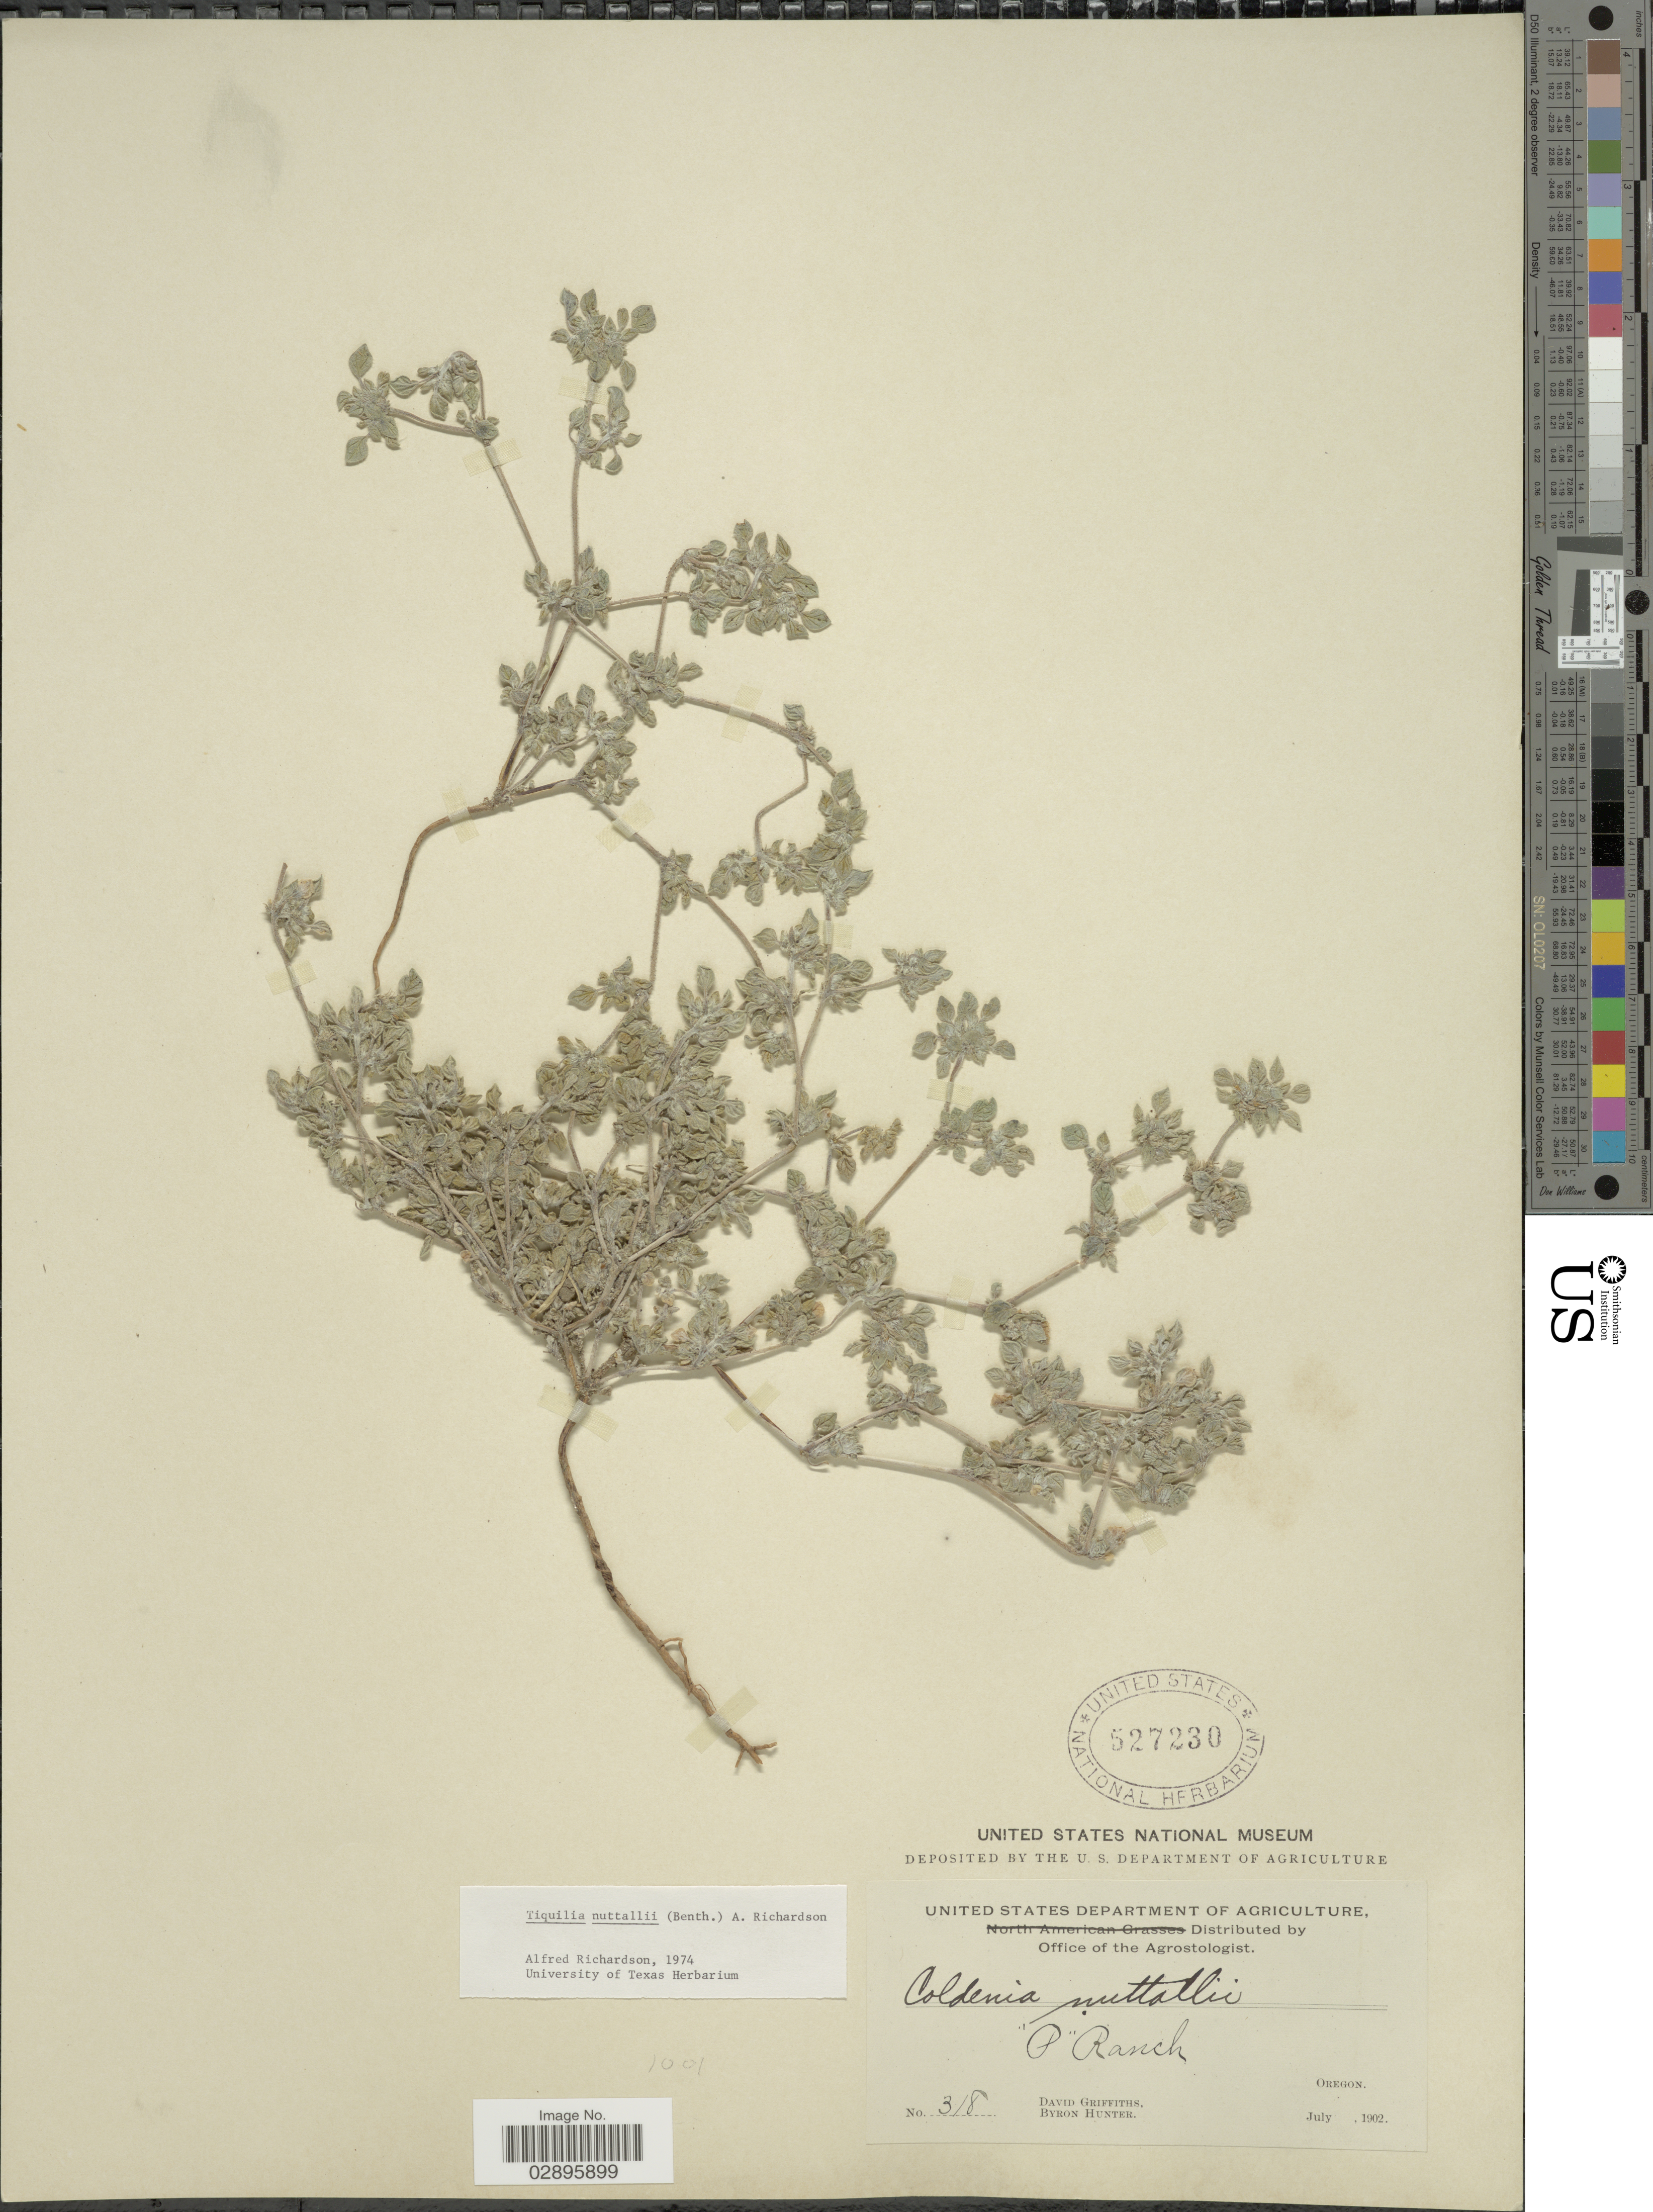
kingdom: Plantae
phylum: Tracheophyta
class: Magnoliopsida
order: Boraginales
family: Ehretiaceae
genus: Tiquilia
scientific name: Tiquilia nuttallii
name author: (Hook.) A.T. Richardson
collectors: D. Griffiths & B. Hunter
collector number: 318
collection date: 1902-07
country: United States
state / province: Oregon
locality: P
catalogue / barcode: US 527230